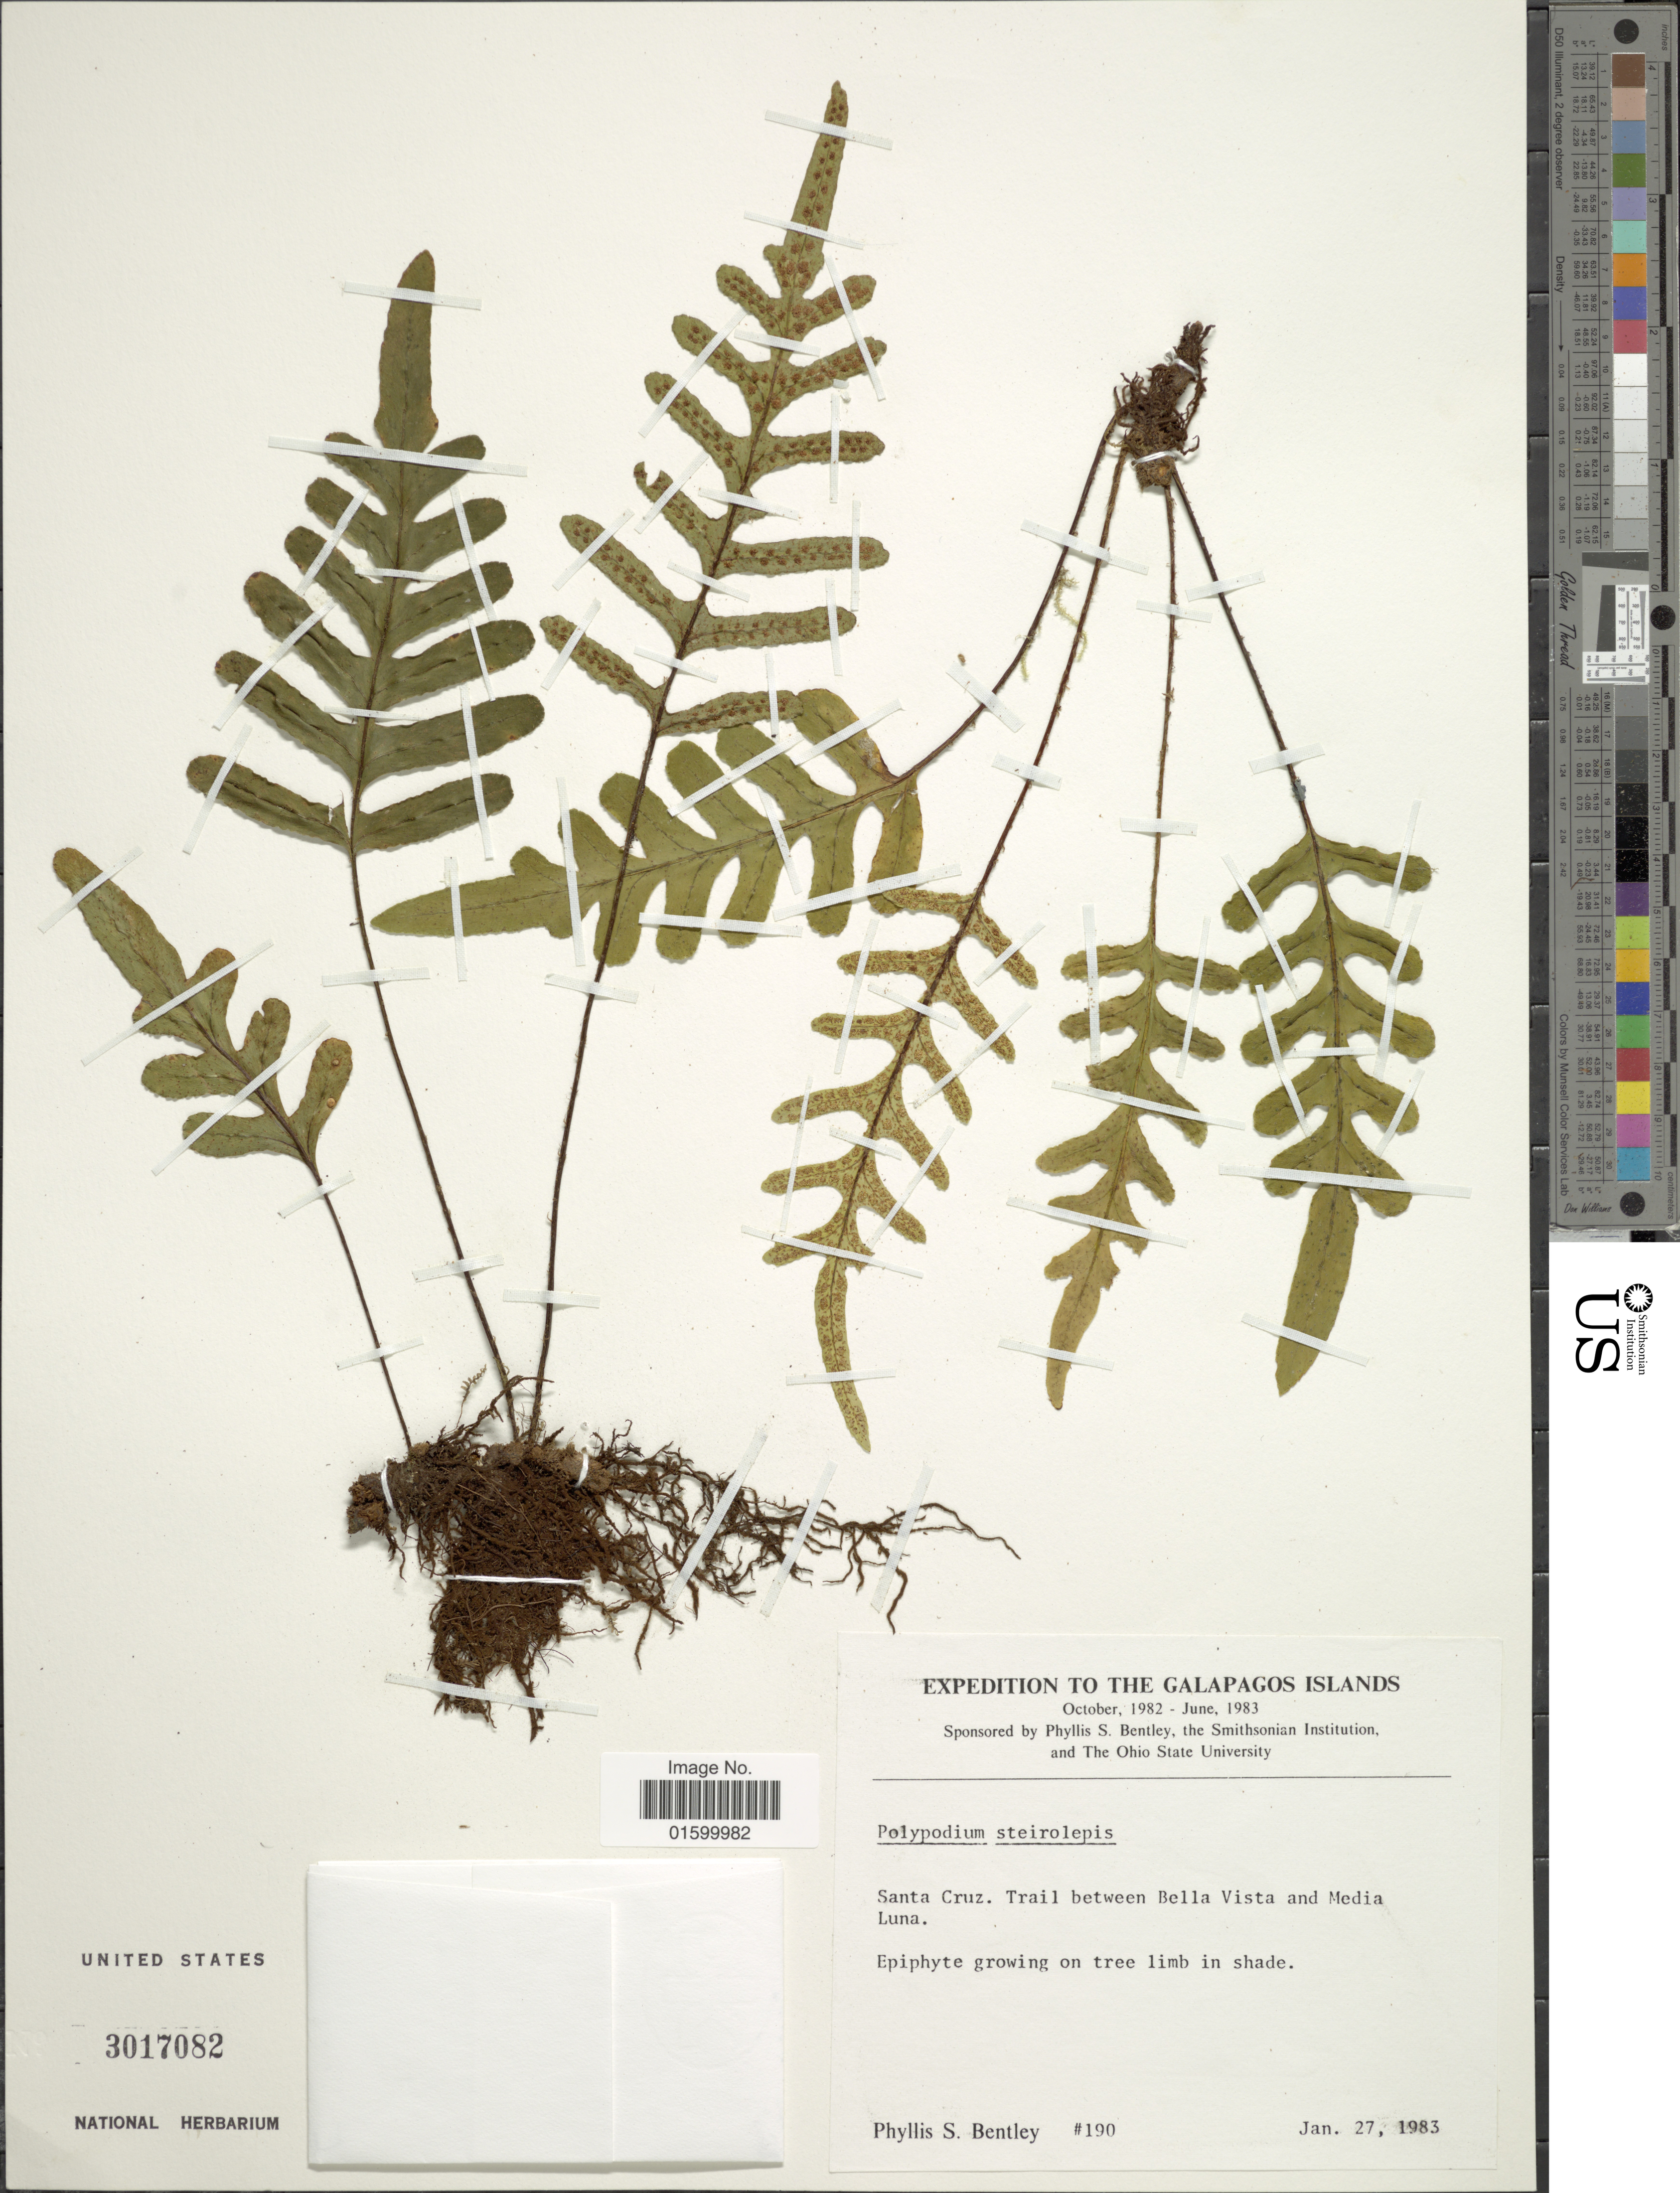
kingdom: Plantae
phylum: Tracheophyta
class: Polypodiopsida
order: Polypodiales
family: Polypodiaceae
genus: Pleopeltis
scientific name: Pleopeltis steirolepis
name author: (C. Chr.) A.R. Sm.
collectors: P. S. Bentley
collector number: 190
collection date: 1983-01-27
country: Ecuador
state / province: Colón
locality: Galapagos Islands, Santa Cruz, trail between Bella Vista and Media Luna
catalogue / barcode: US 3017082